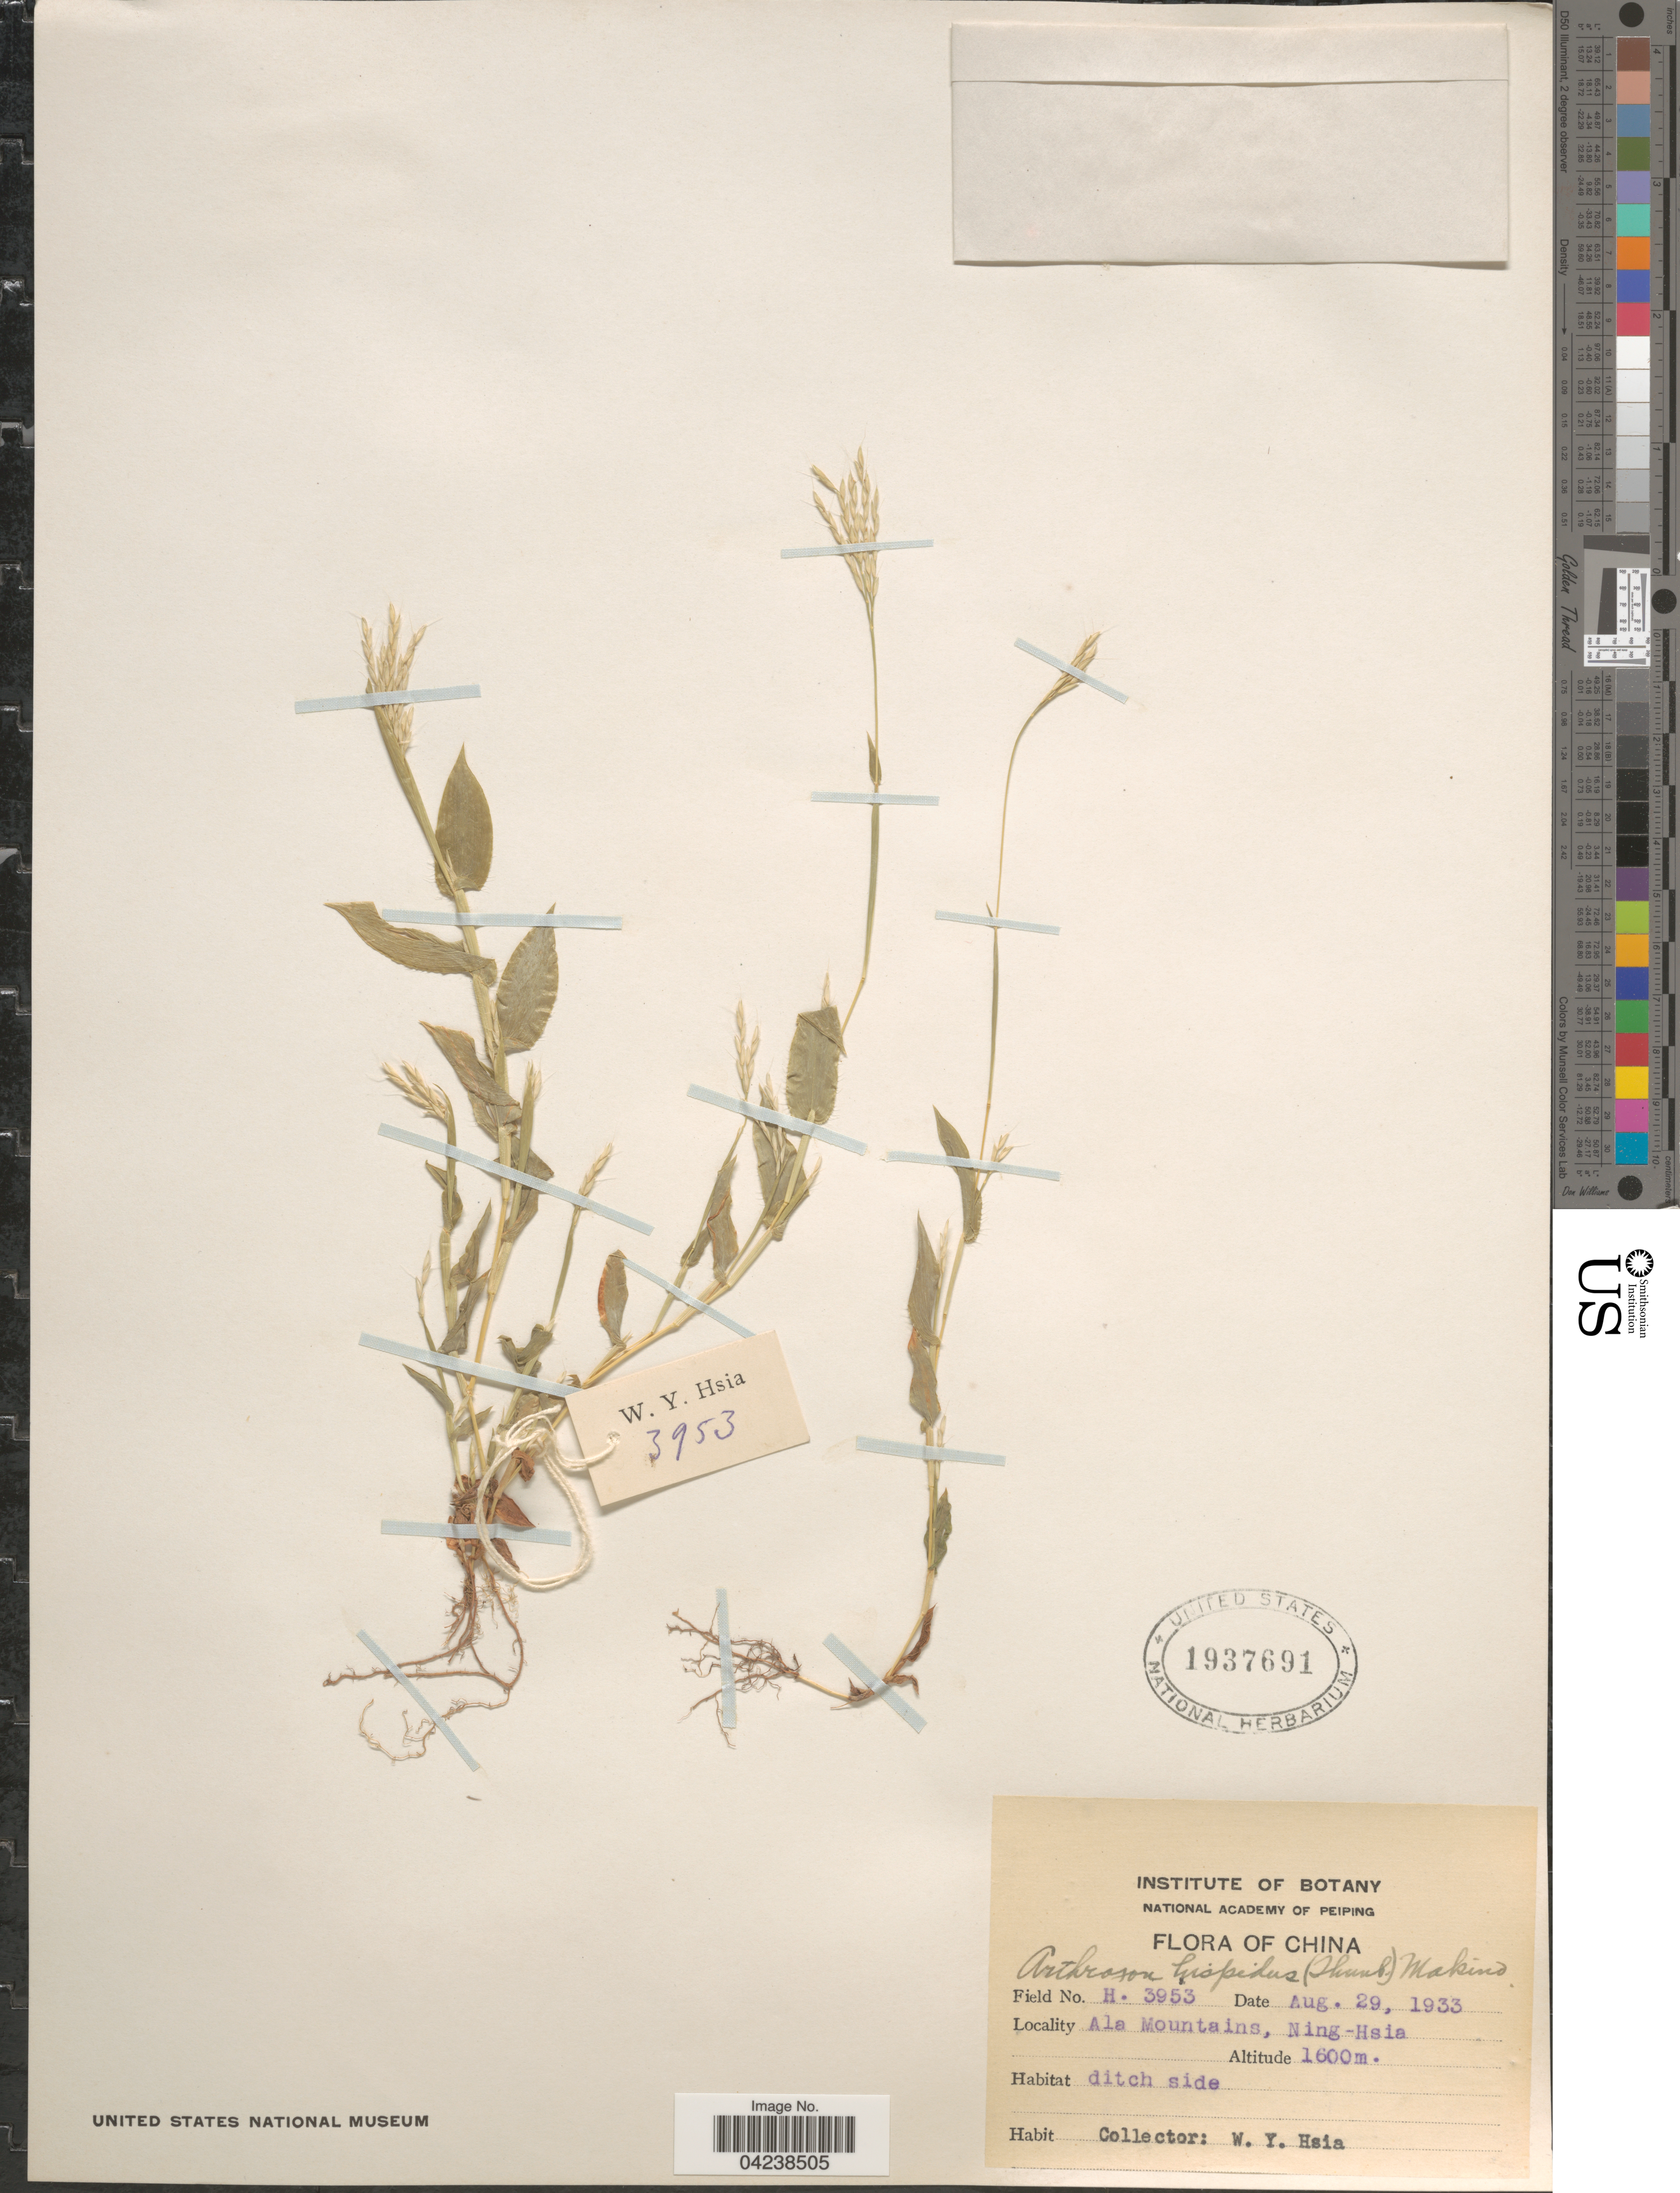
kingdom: Plantae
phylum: Tracheophyta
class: Liliopsida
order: Poales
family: Poaceae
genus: Arthraxon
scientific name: Arthraxon hispidus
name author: (Thunb.) Makino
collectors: W. Hsia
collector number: H3953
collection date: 1933-08-29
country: China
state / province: Ningxia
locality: Ala Mountains, Ning-Hsia.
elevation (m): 1600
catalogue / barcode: US 1937691